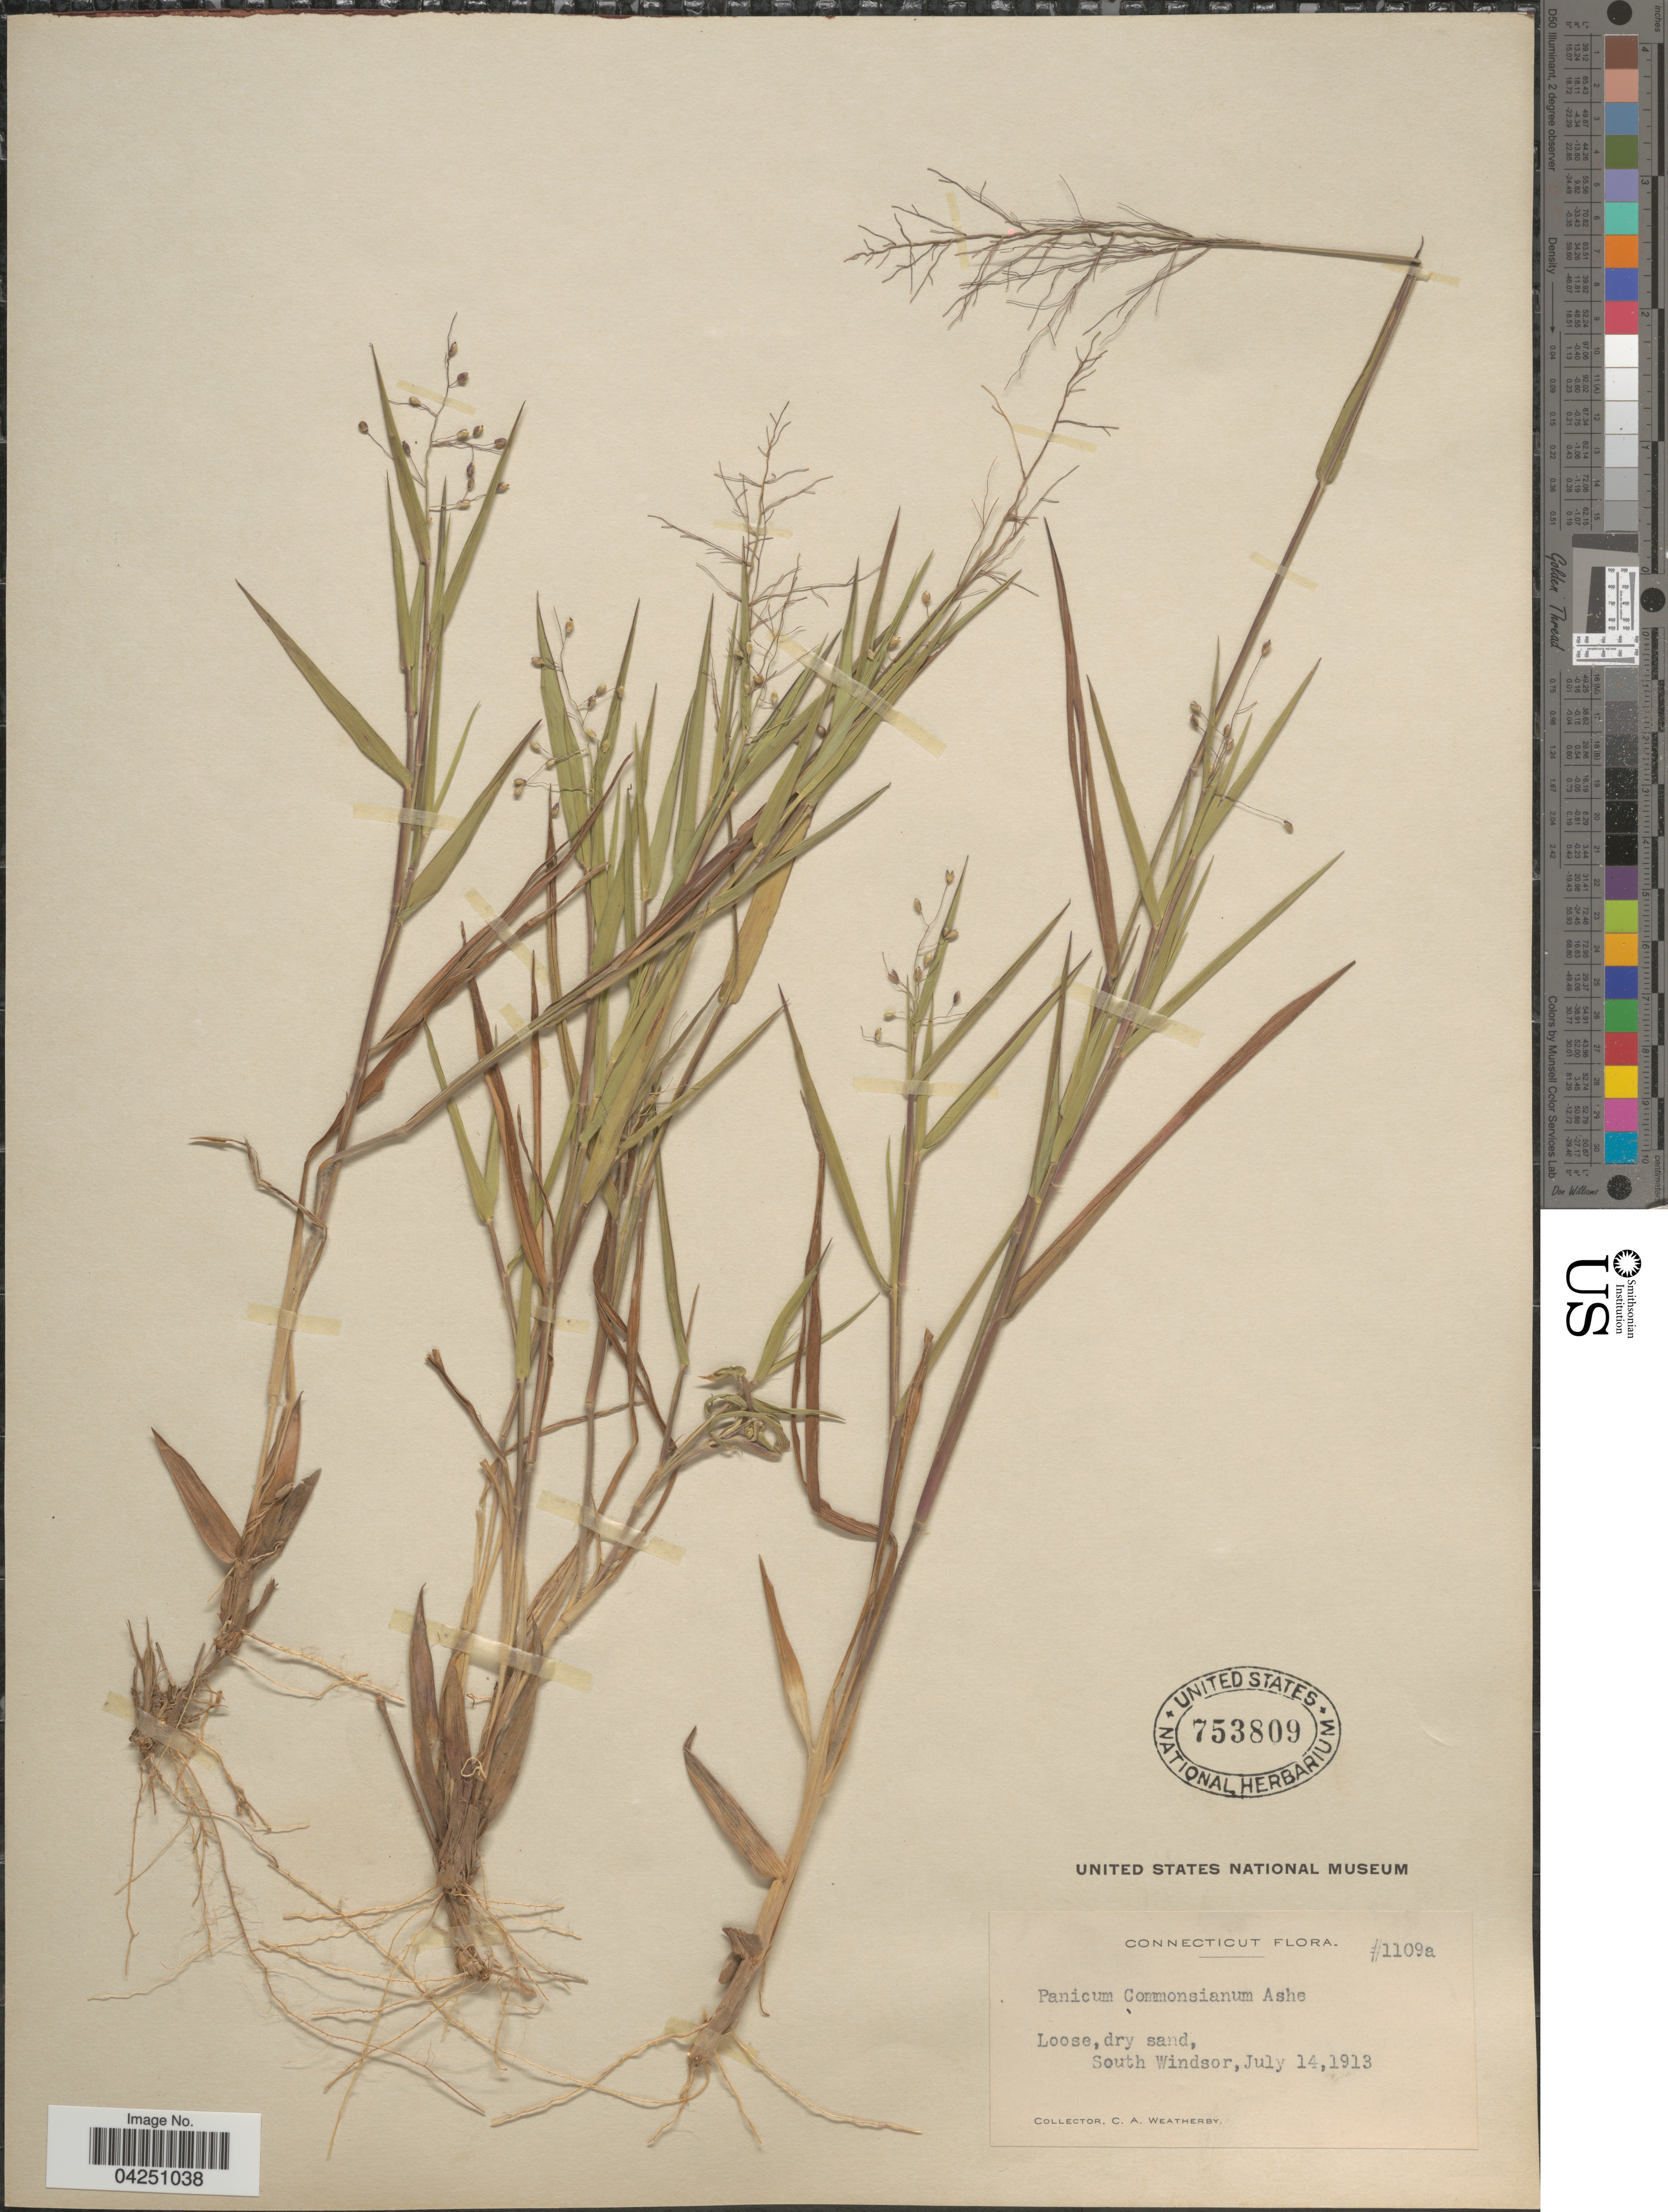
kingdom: Plantae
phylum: Tracheophyta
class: Liliopsida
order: Poales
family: Poaceae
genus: Dichanthelium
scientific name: Dichanthelium acuminatum var. acuminatum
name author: (Sw.) Gould & C.A. Clark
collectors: C. A. Weatherby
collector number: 1109a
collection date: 1913-07-14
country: United States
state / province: Connecticut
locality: South Windsor.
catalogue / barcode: US 753809